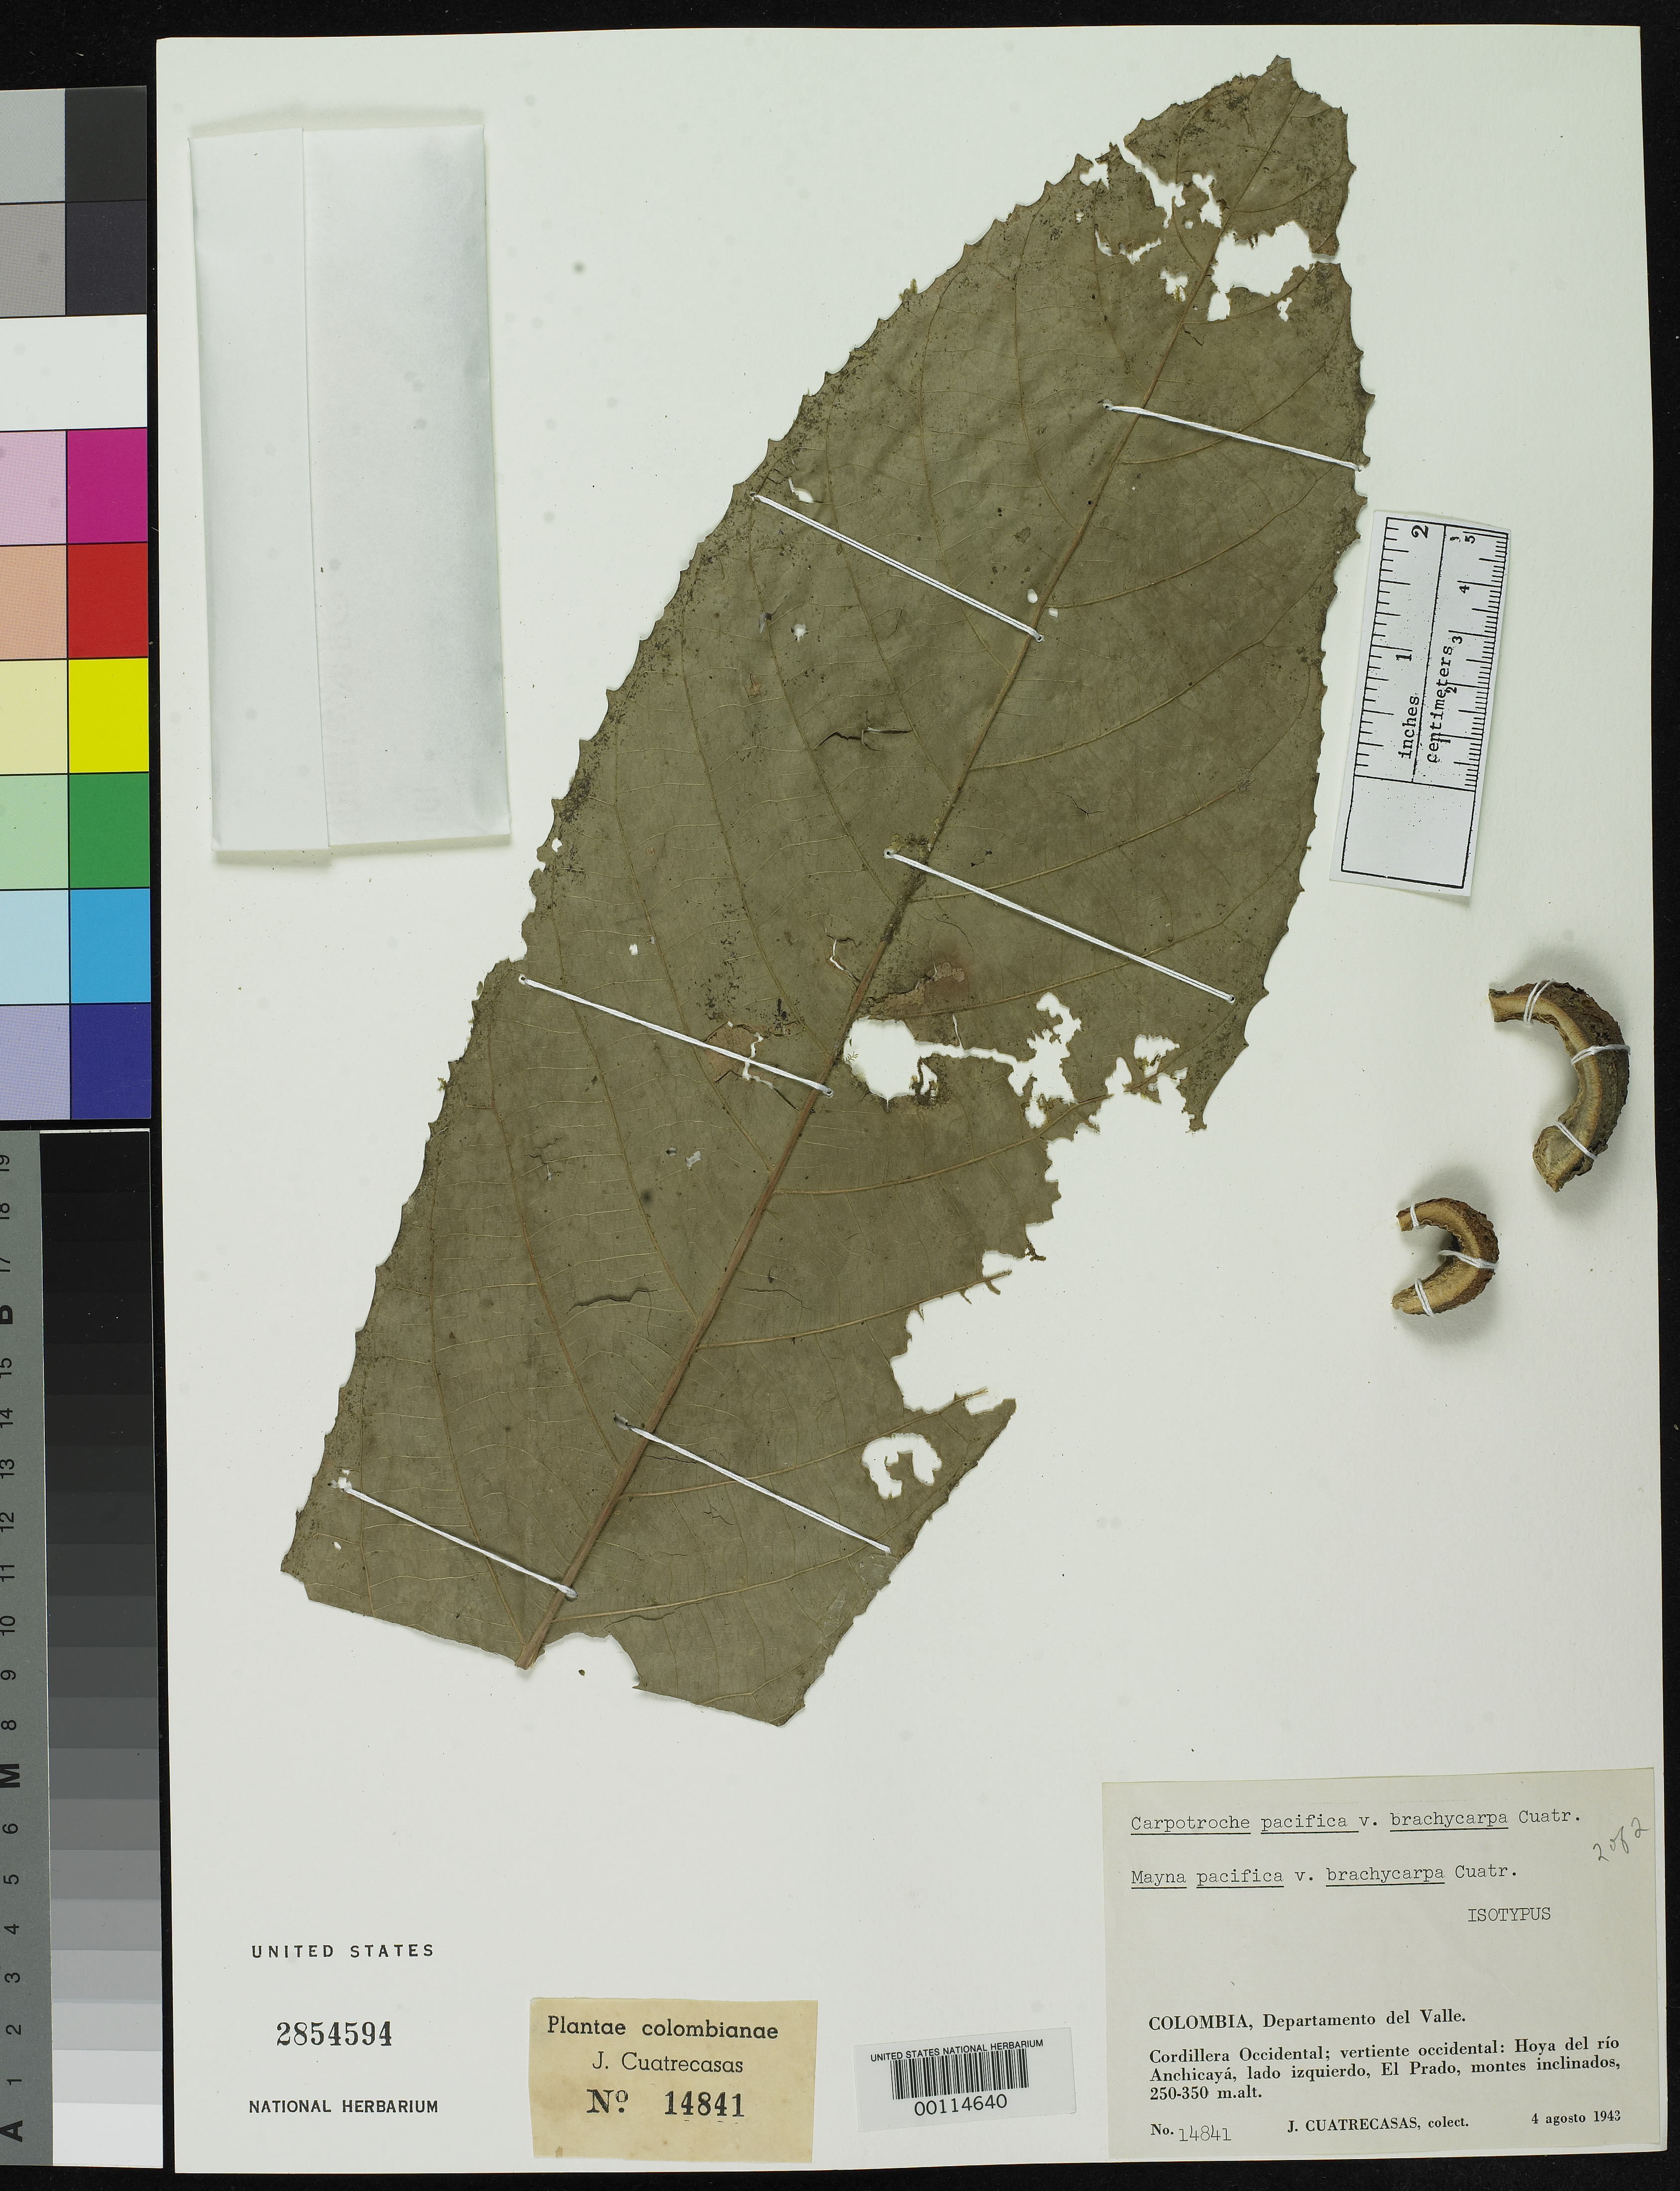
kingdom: Plantae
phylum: Tracheophyta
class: Magnoliopsida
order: Malpighiales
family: Achariaceae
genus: Mayna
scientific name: Mayna pacifica var. brachycarpa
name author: Cuatrec.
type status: Isotype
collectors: J. Cuatrecasas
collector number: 14841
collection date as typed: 04 Aug 1943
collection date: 1943-08-04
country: Colombia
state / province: Valle del Cauca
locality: Cordillera Occidental, Hoya del Rio Anchicaya, El Prado.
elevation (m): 250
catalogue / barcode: US 2854594